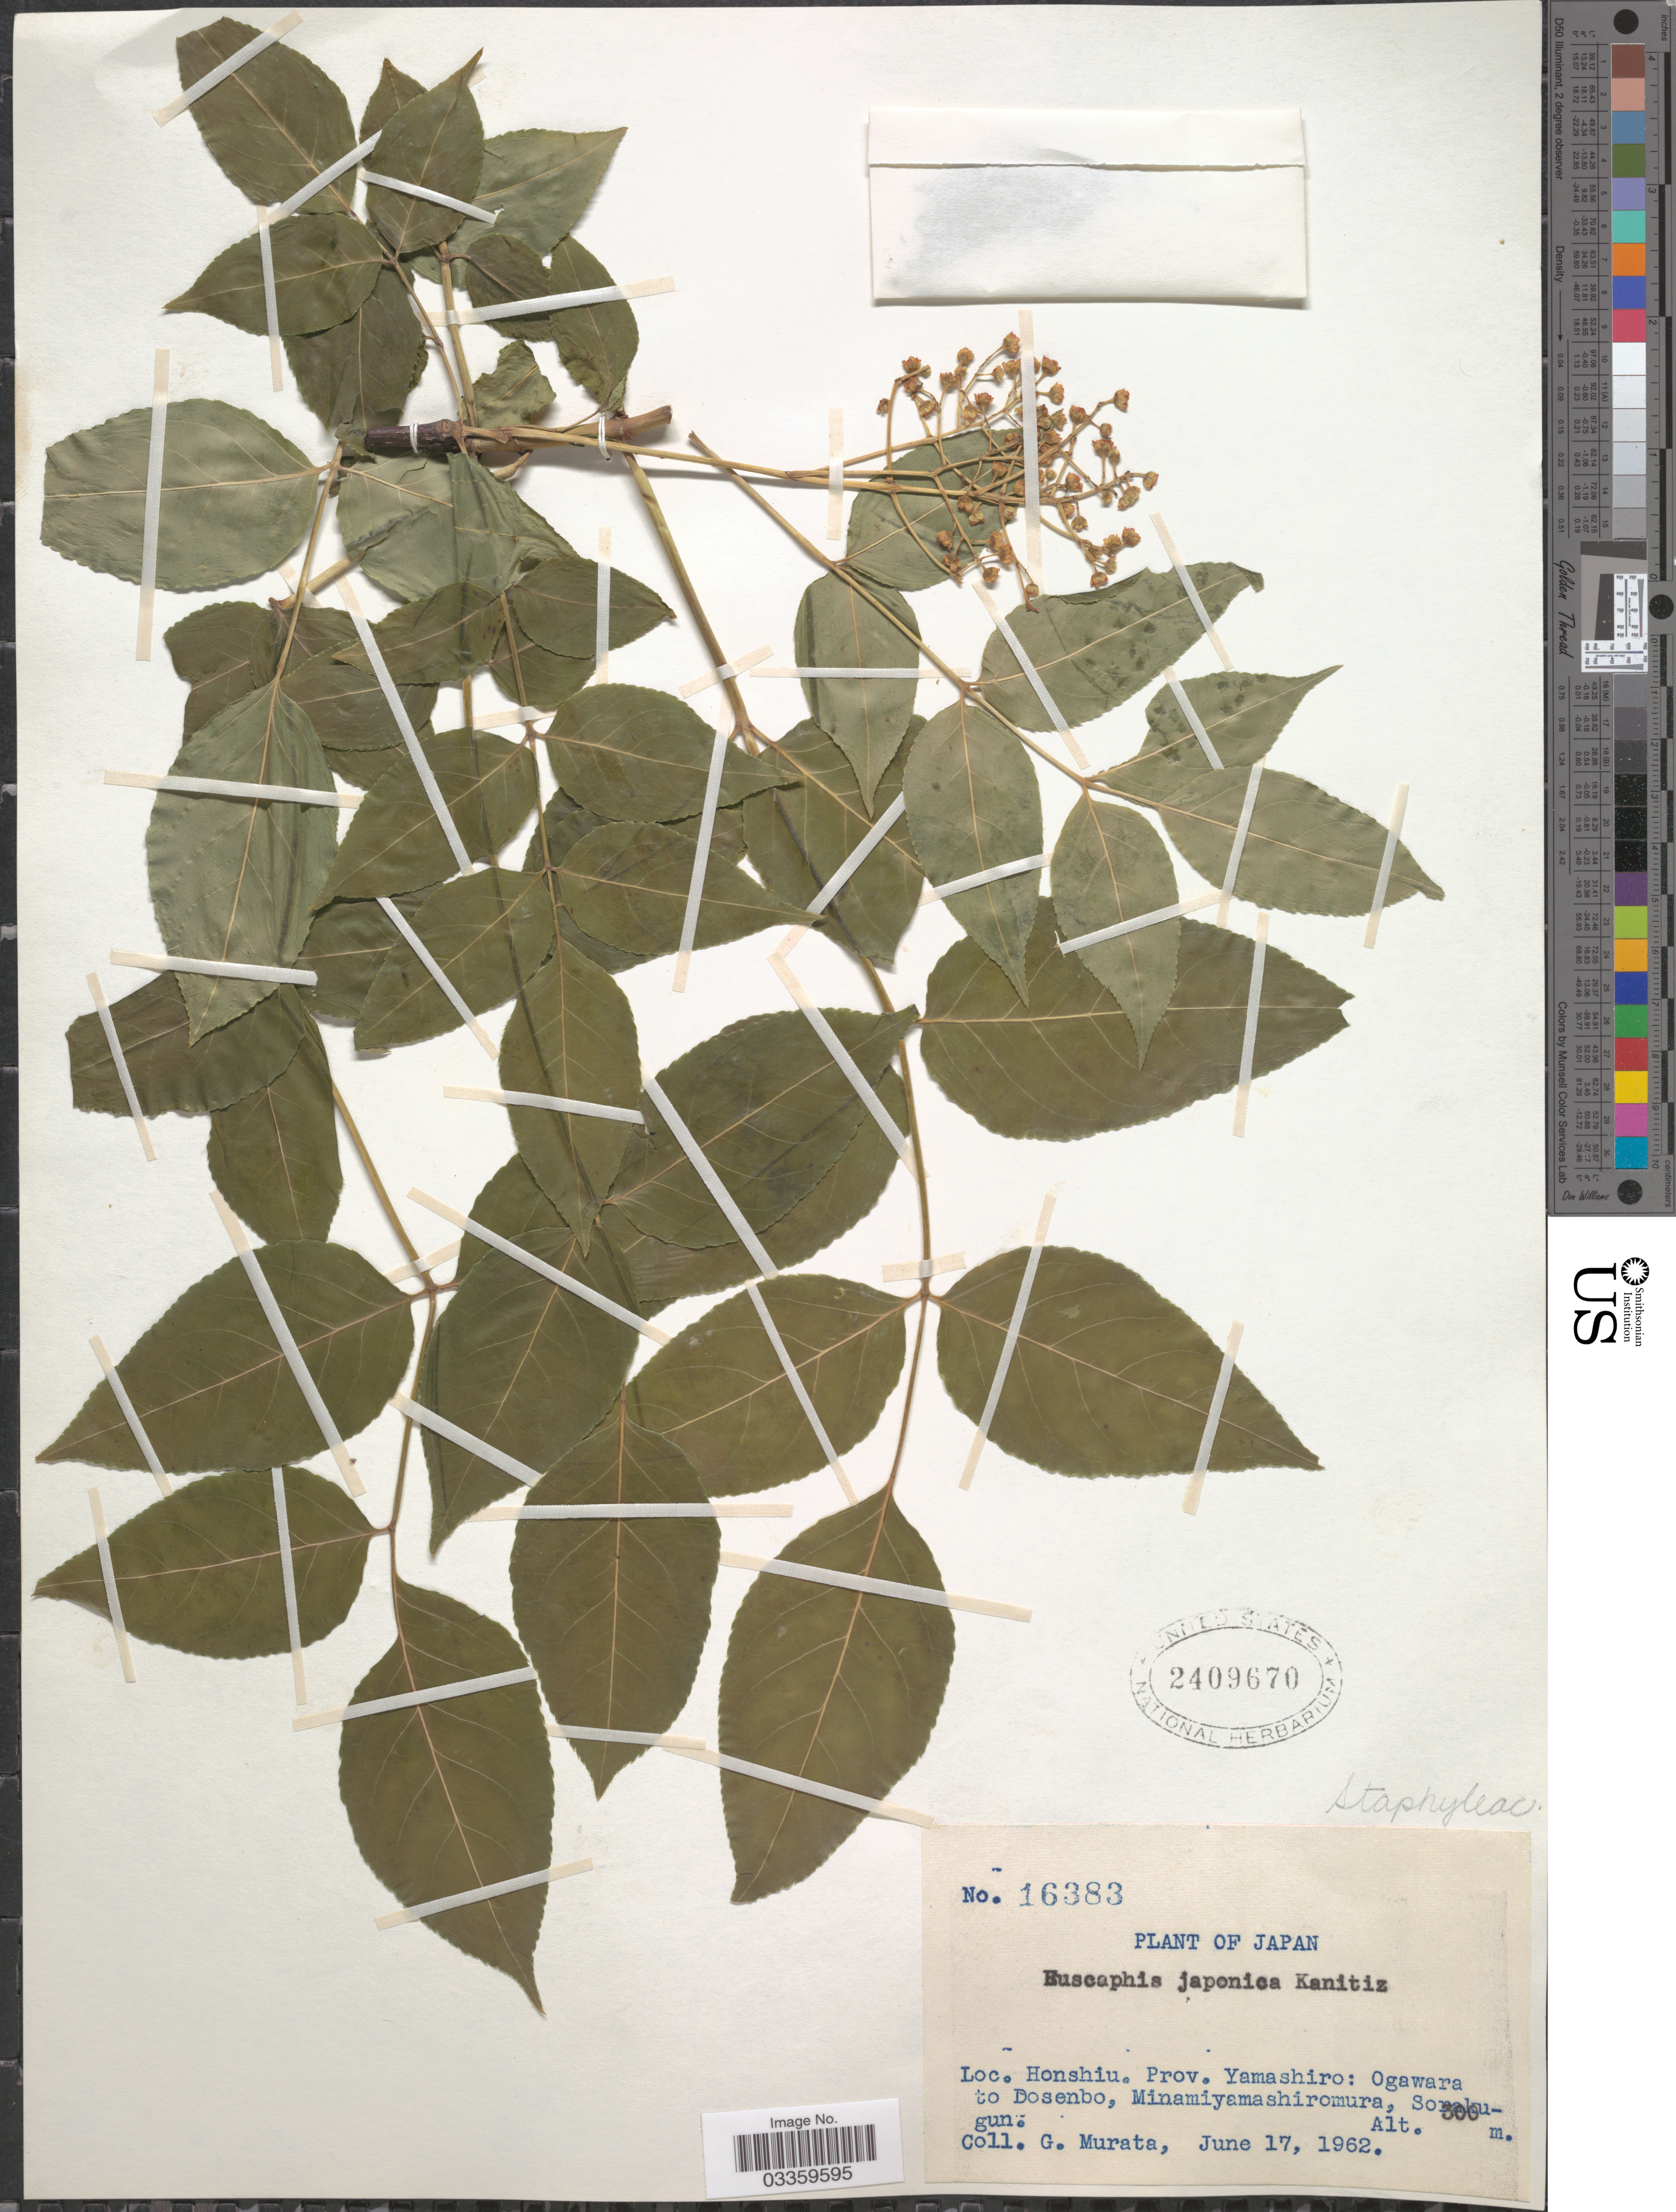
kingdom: Plantae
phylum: Tracheophyta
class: Magnoliopsida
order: Crossosomatales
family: Staphyleaceae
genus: Euscaphis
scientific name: Euscaphis japonica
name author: (Thunb.) Kanitz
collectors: G. Murata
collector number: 16383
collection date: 1962-06-17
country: Japan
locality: Honshiu. Prov. Yamashiro: Ogawara to Dosenbo, Minamiyamashiromuro, Sorakugun.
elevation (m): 300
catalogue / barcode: US 2409670